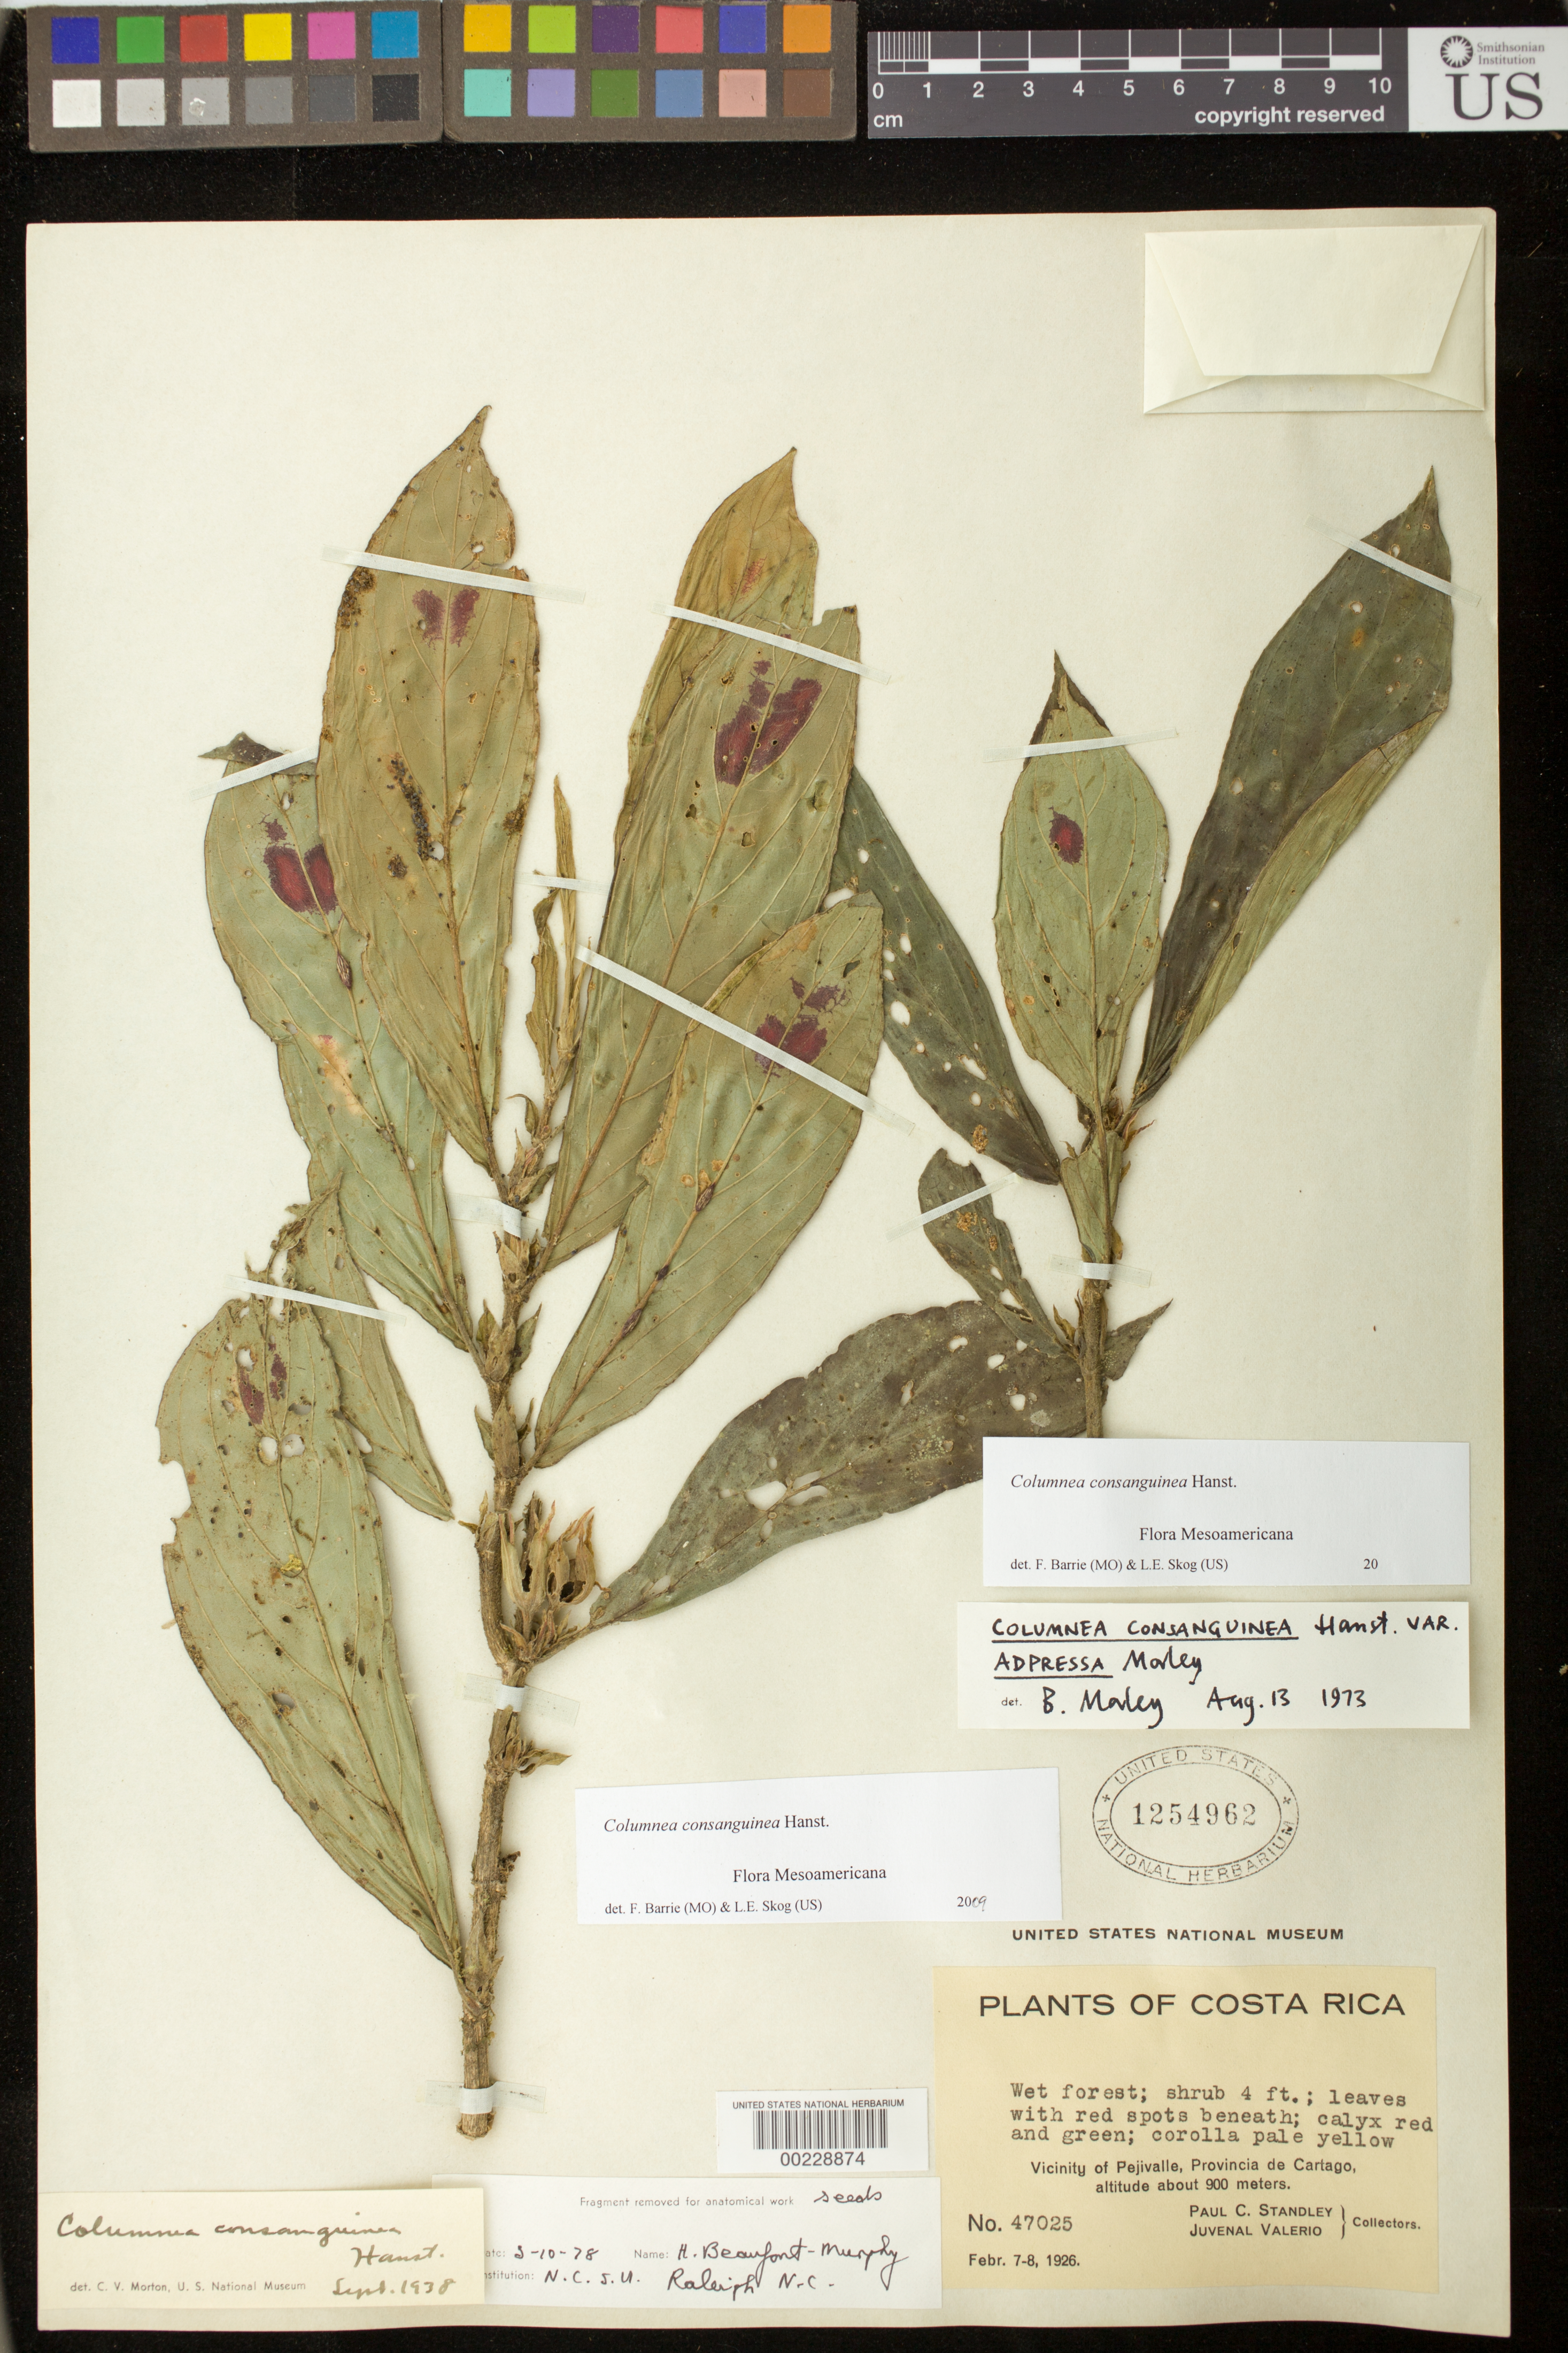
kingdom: Plantae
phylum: Tracheophyta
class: Magnoliopsida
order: Lamiales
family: Gesneriaceae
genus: Columnea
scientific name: Columnea consanguinea var. adpressa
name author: B.D. Morley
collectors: P. C. Standley & J. Valerio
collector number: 47025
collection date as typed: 7-8 Feb 1926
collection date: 1926-02-07/1926-02-08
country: Costa Rica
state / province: Cartago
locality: Vicinity of Pejivalle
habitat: Wet forest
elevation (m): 900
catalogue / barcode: US 1254962